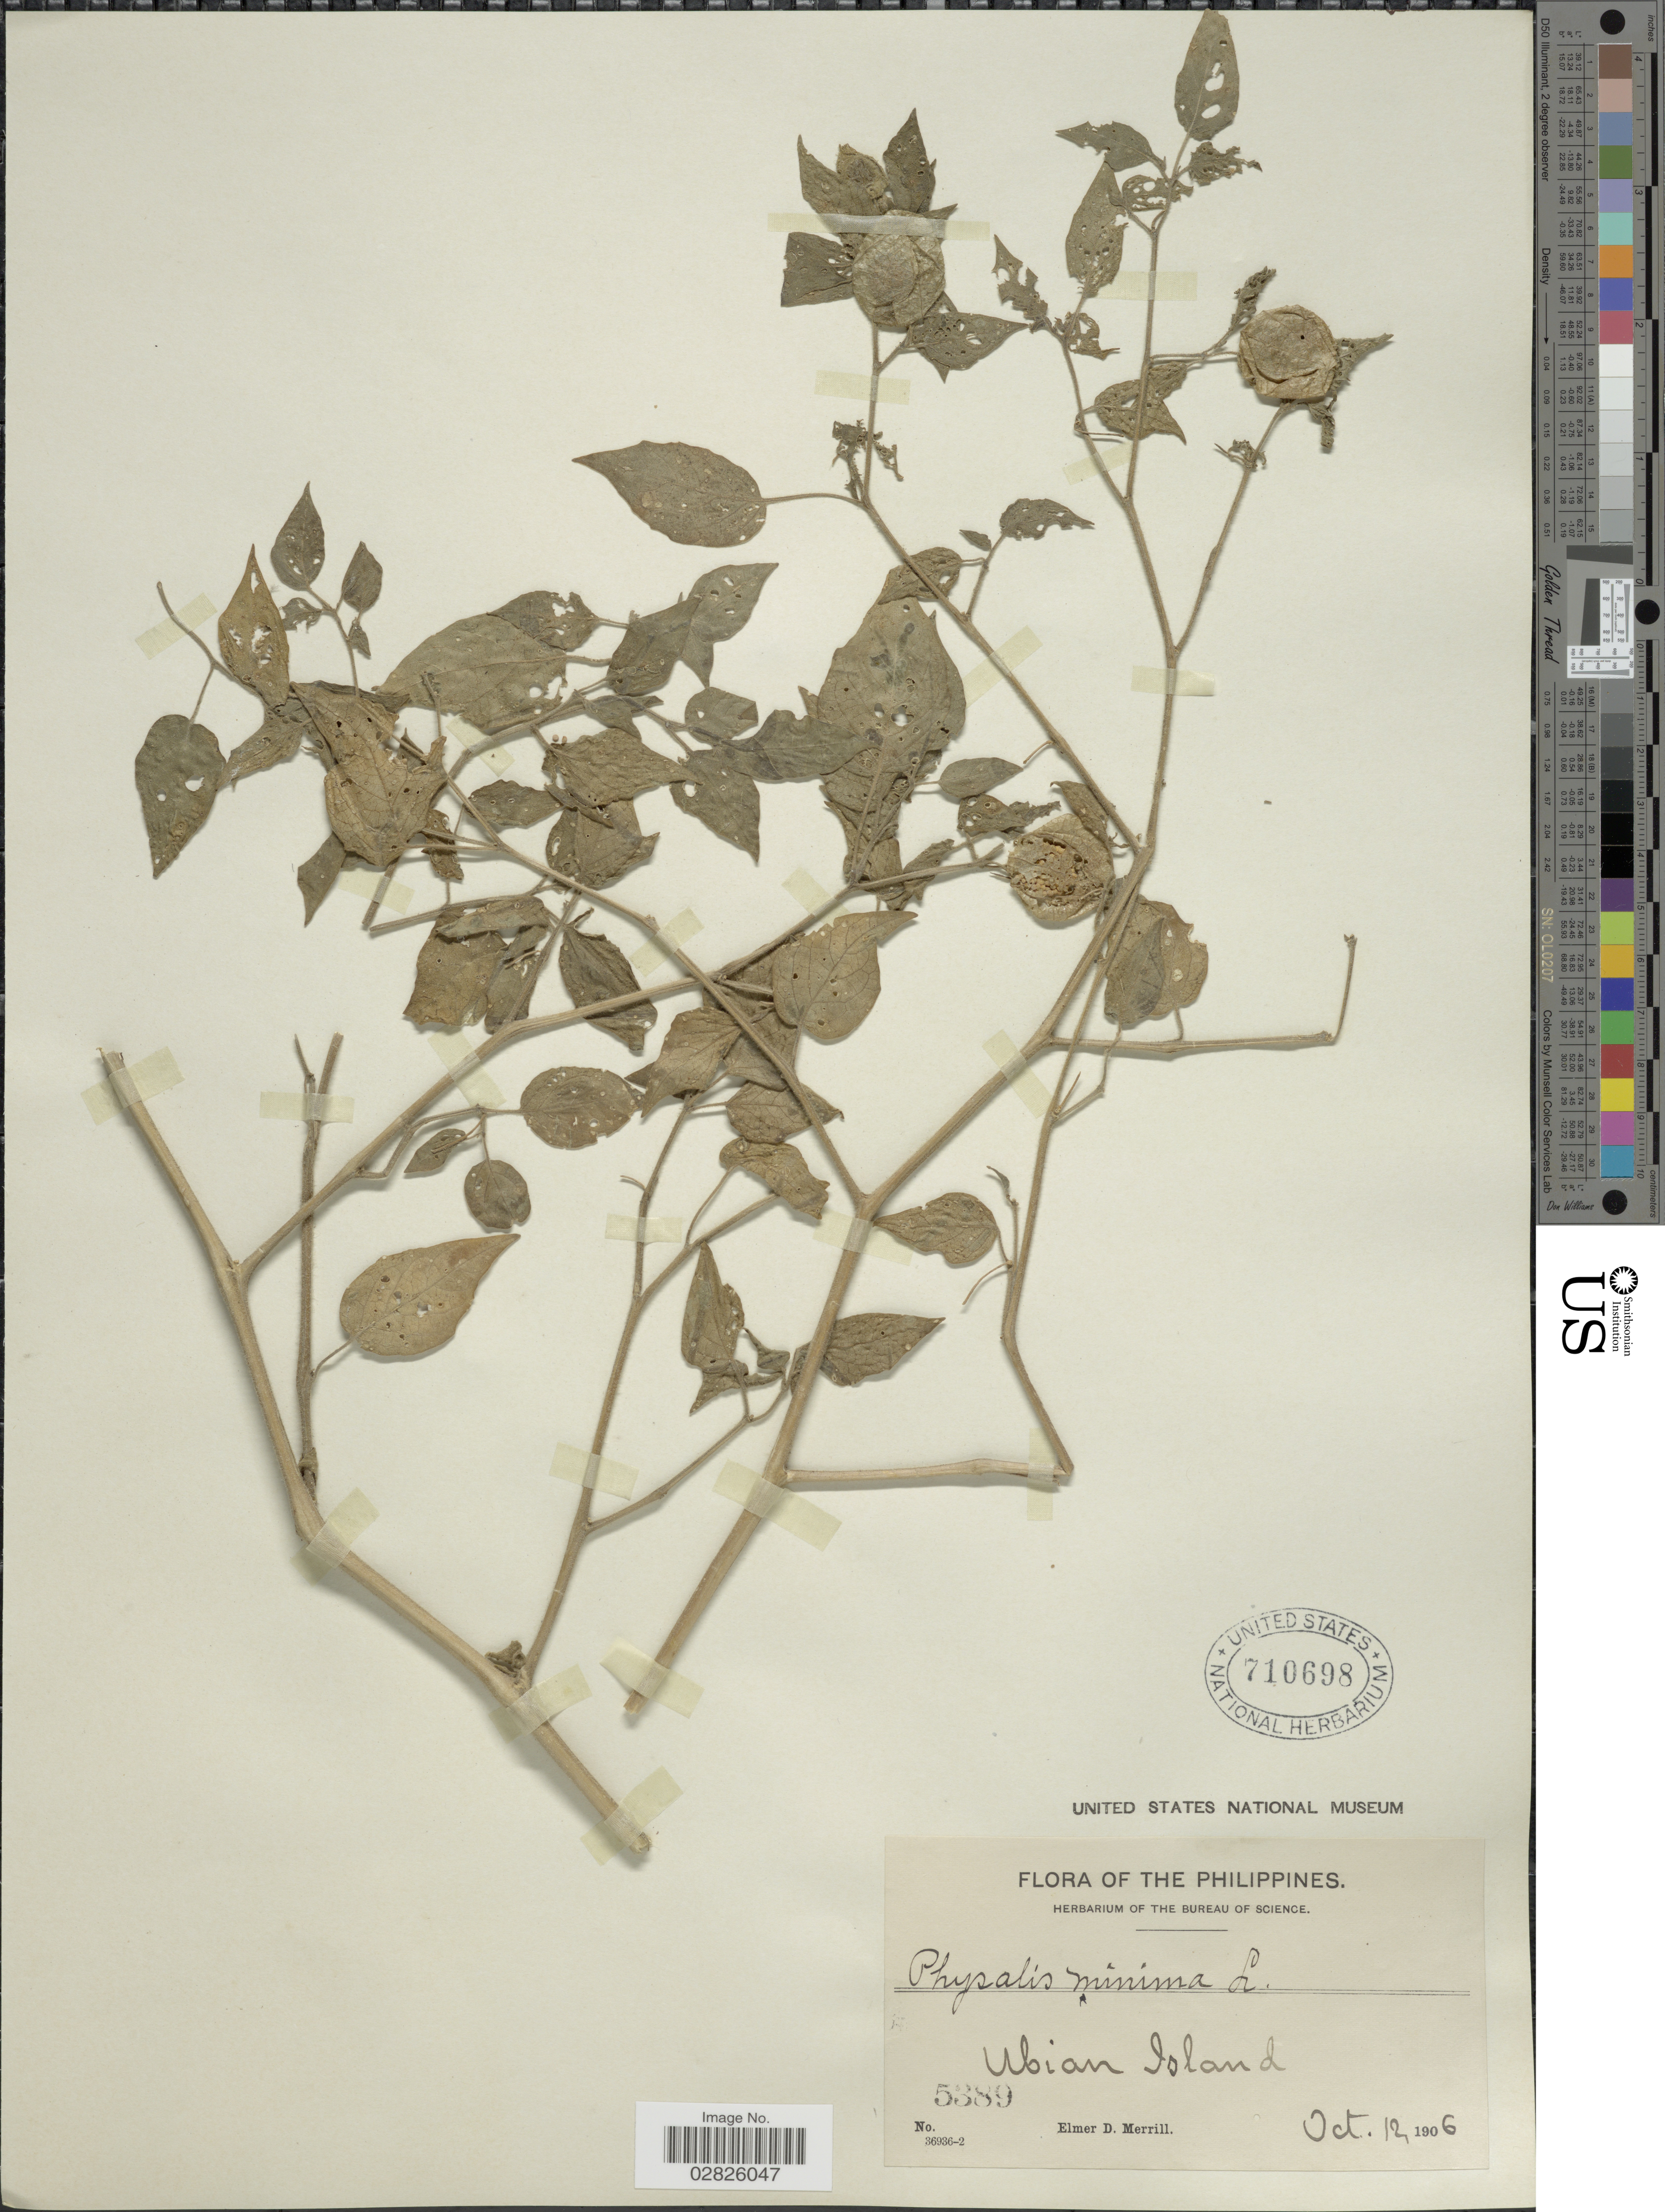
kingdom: Plantae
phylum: Tracheophyta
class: Magnoliopsida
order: Solanales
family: Solanaceae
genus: Physalis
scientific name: Physalis minima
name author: L.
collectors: E. D. Merrill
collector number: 5389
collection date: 1906-10-12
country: Philippines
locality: Ubian Island.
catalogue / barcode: US 710698